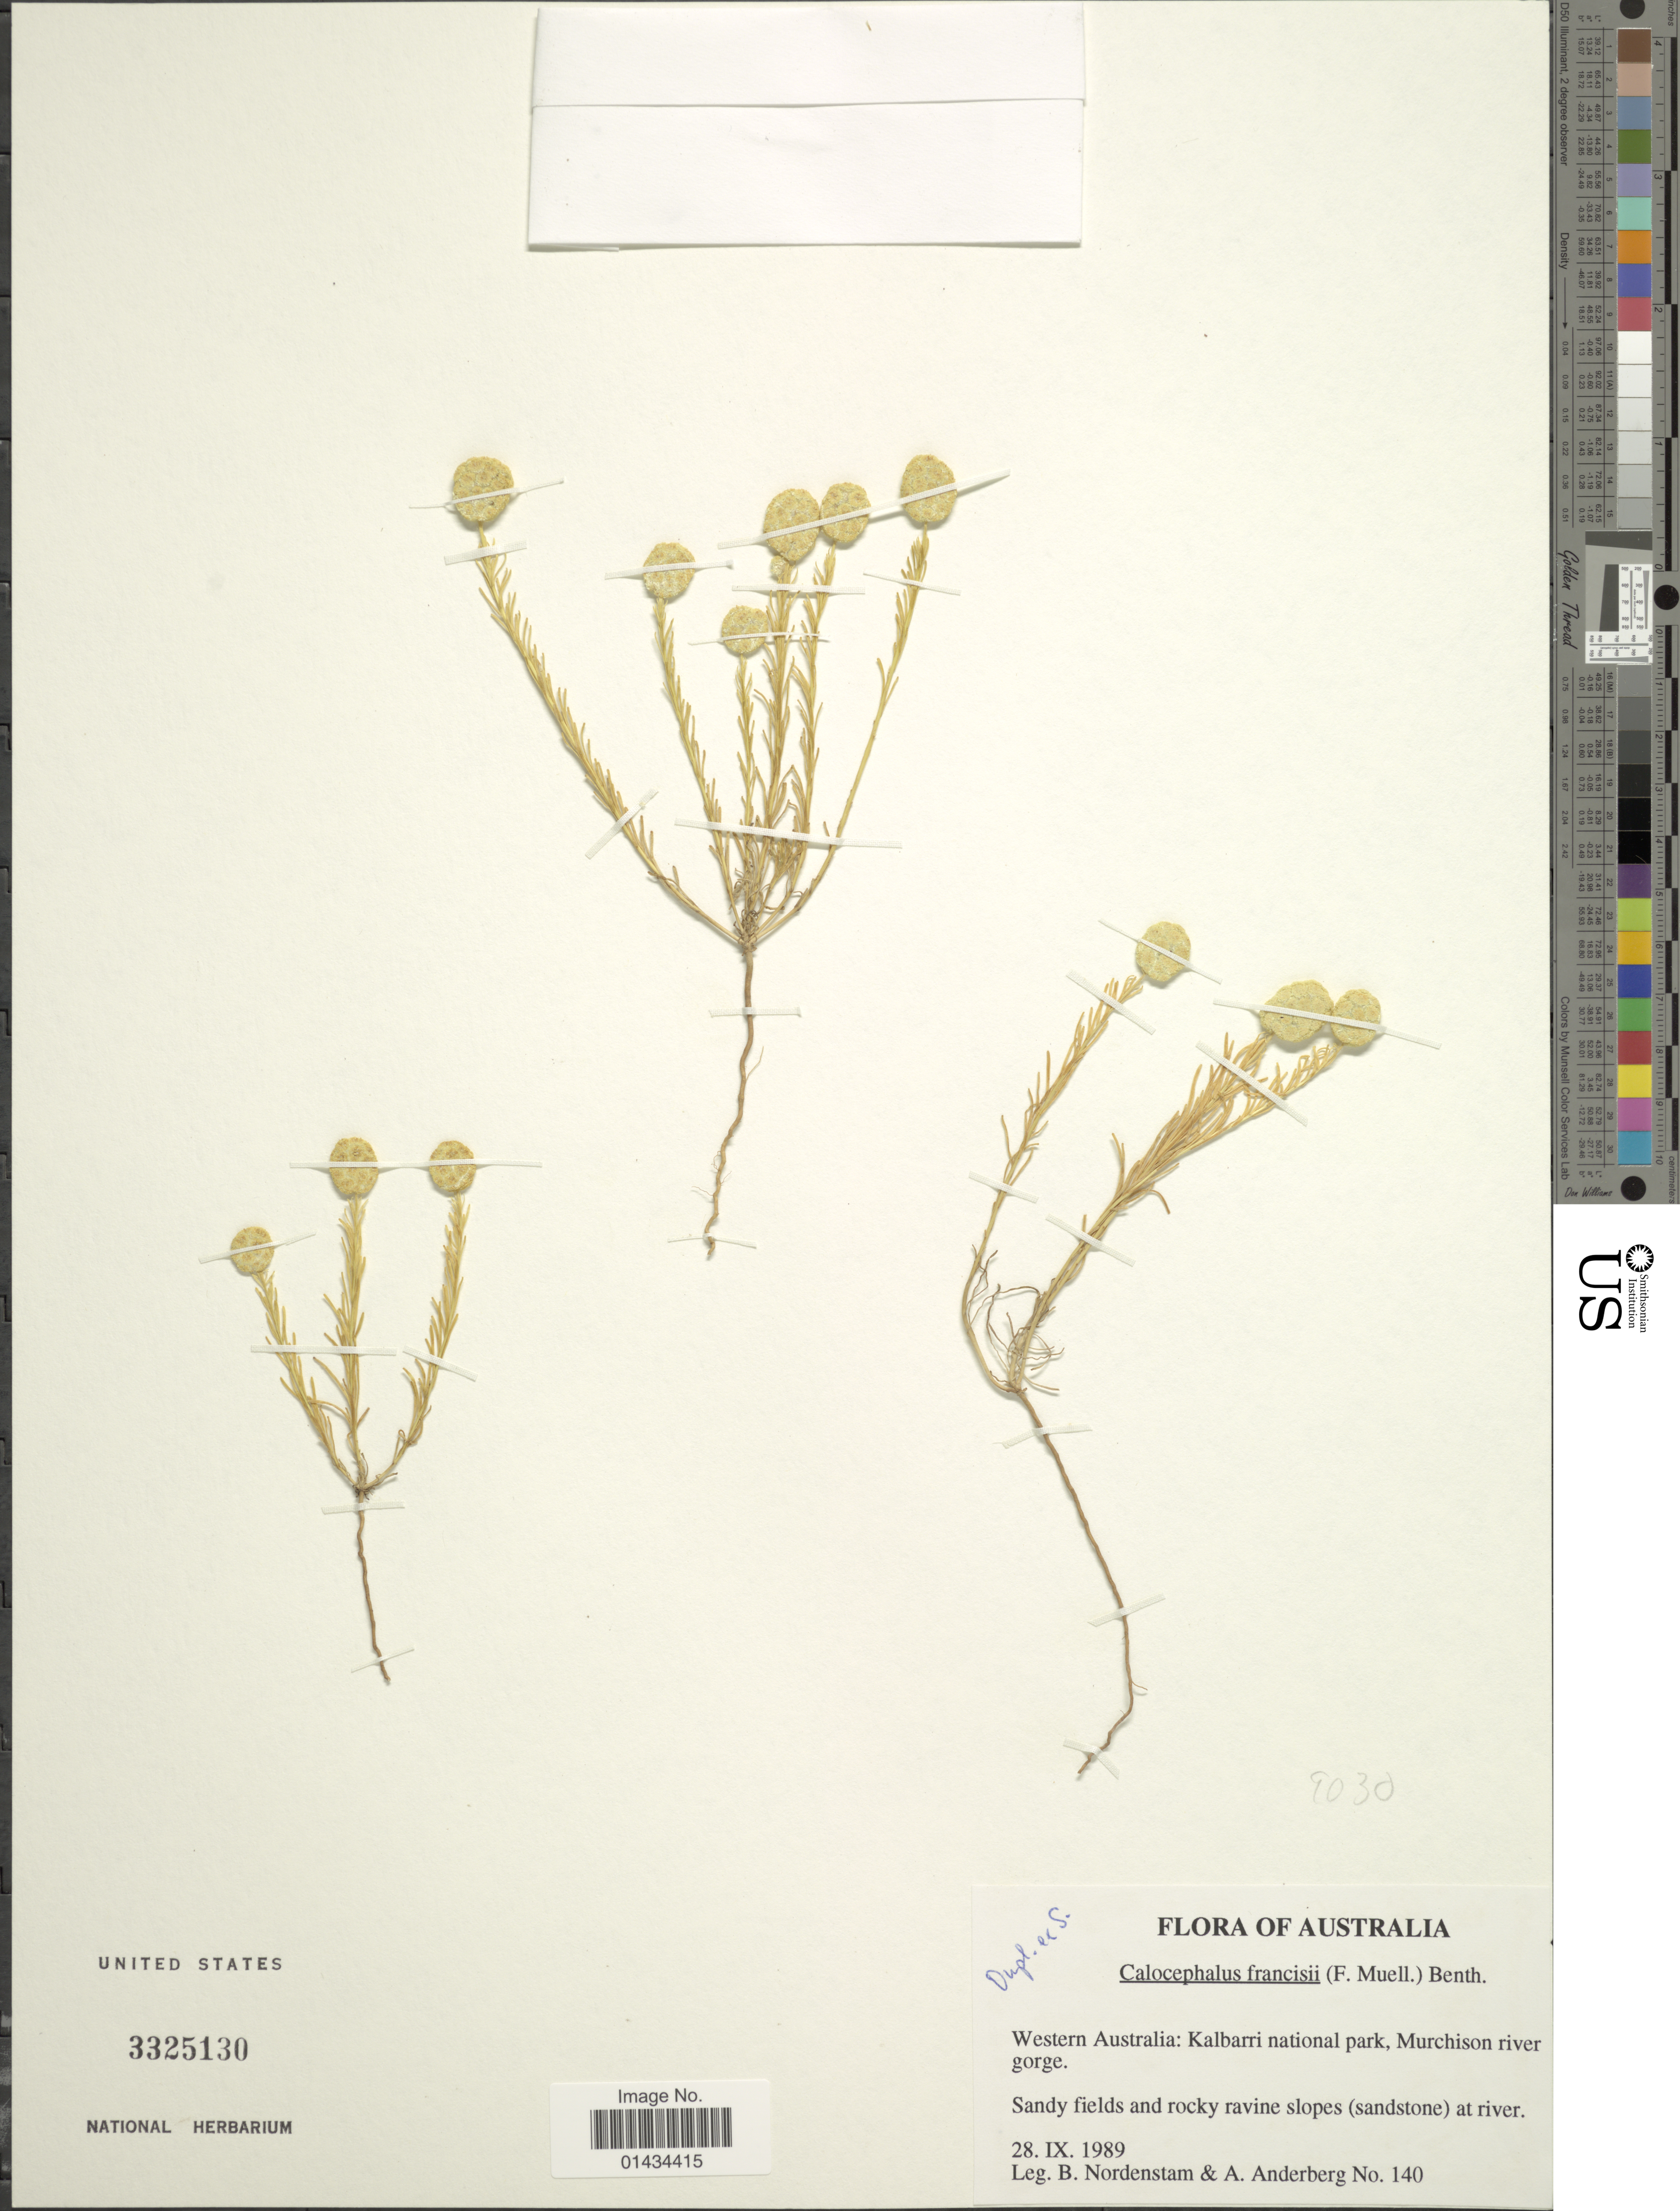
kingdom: Plantae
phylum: Tracheophyta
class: Magnoliopsida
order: Asterales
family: Asteraceae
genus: Calocephalus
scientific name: Calocephalus francisii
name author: (F. Muell.) Benth.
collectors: B. Nordenstam & A. A. Anderberg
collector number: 140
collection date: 1989-09-28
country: Australia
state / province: Western Australia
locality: Kalbarri national park, Murchison River gorge, sandy fields and rocky ravine slopes (sandstone) at river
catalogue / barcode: US 3325130